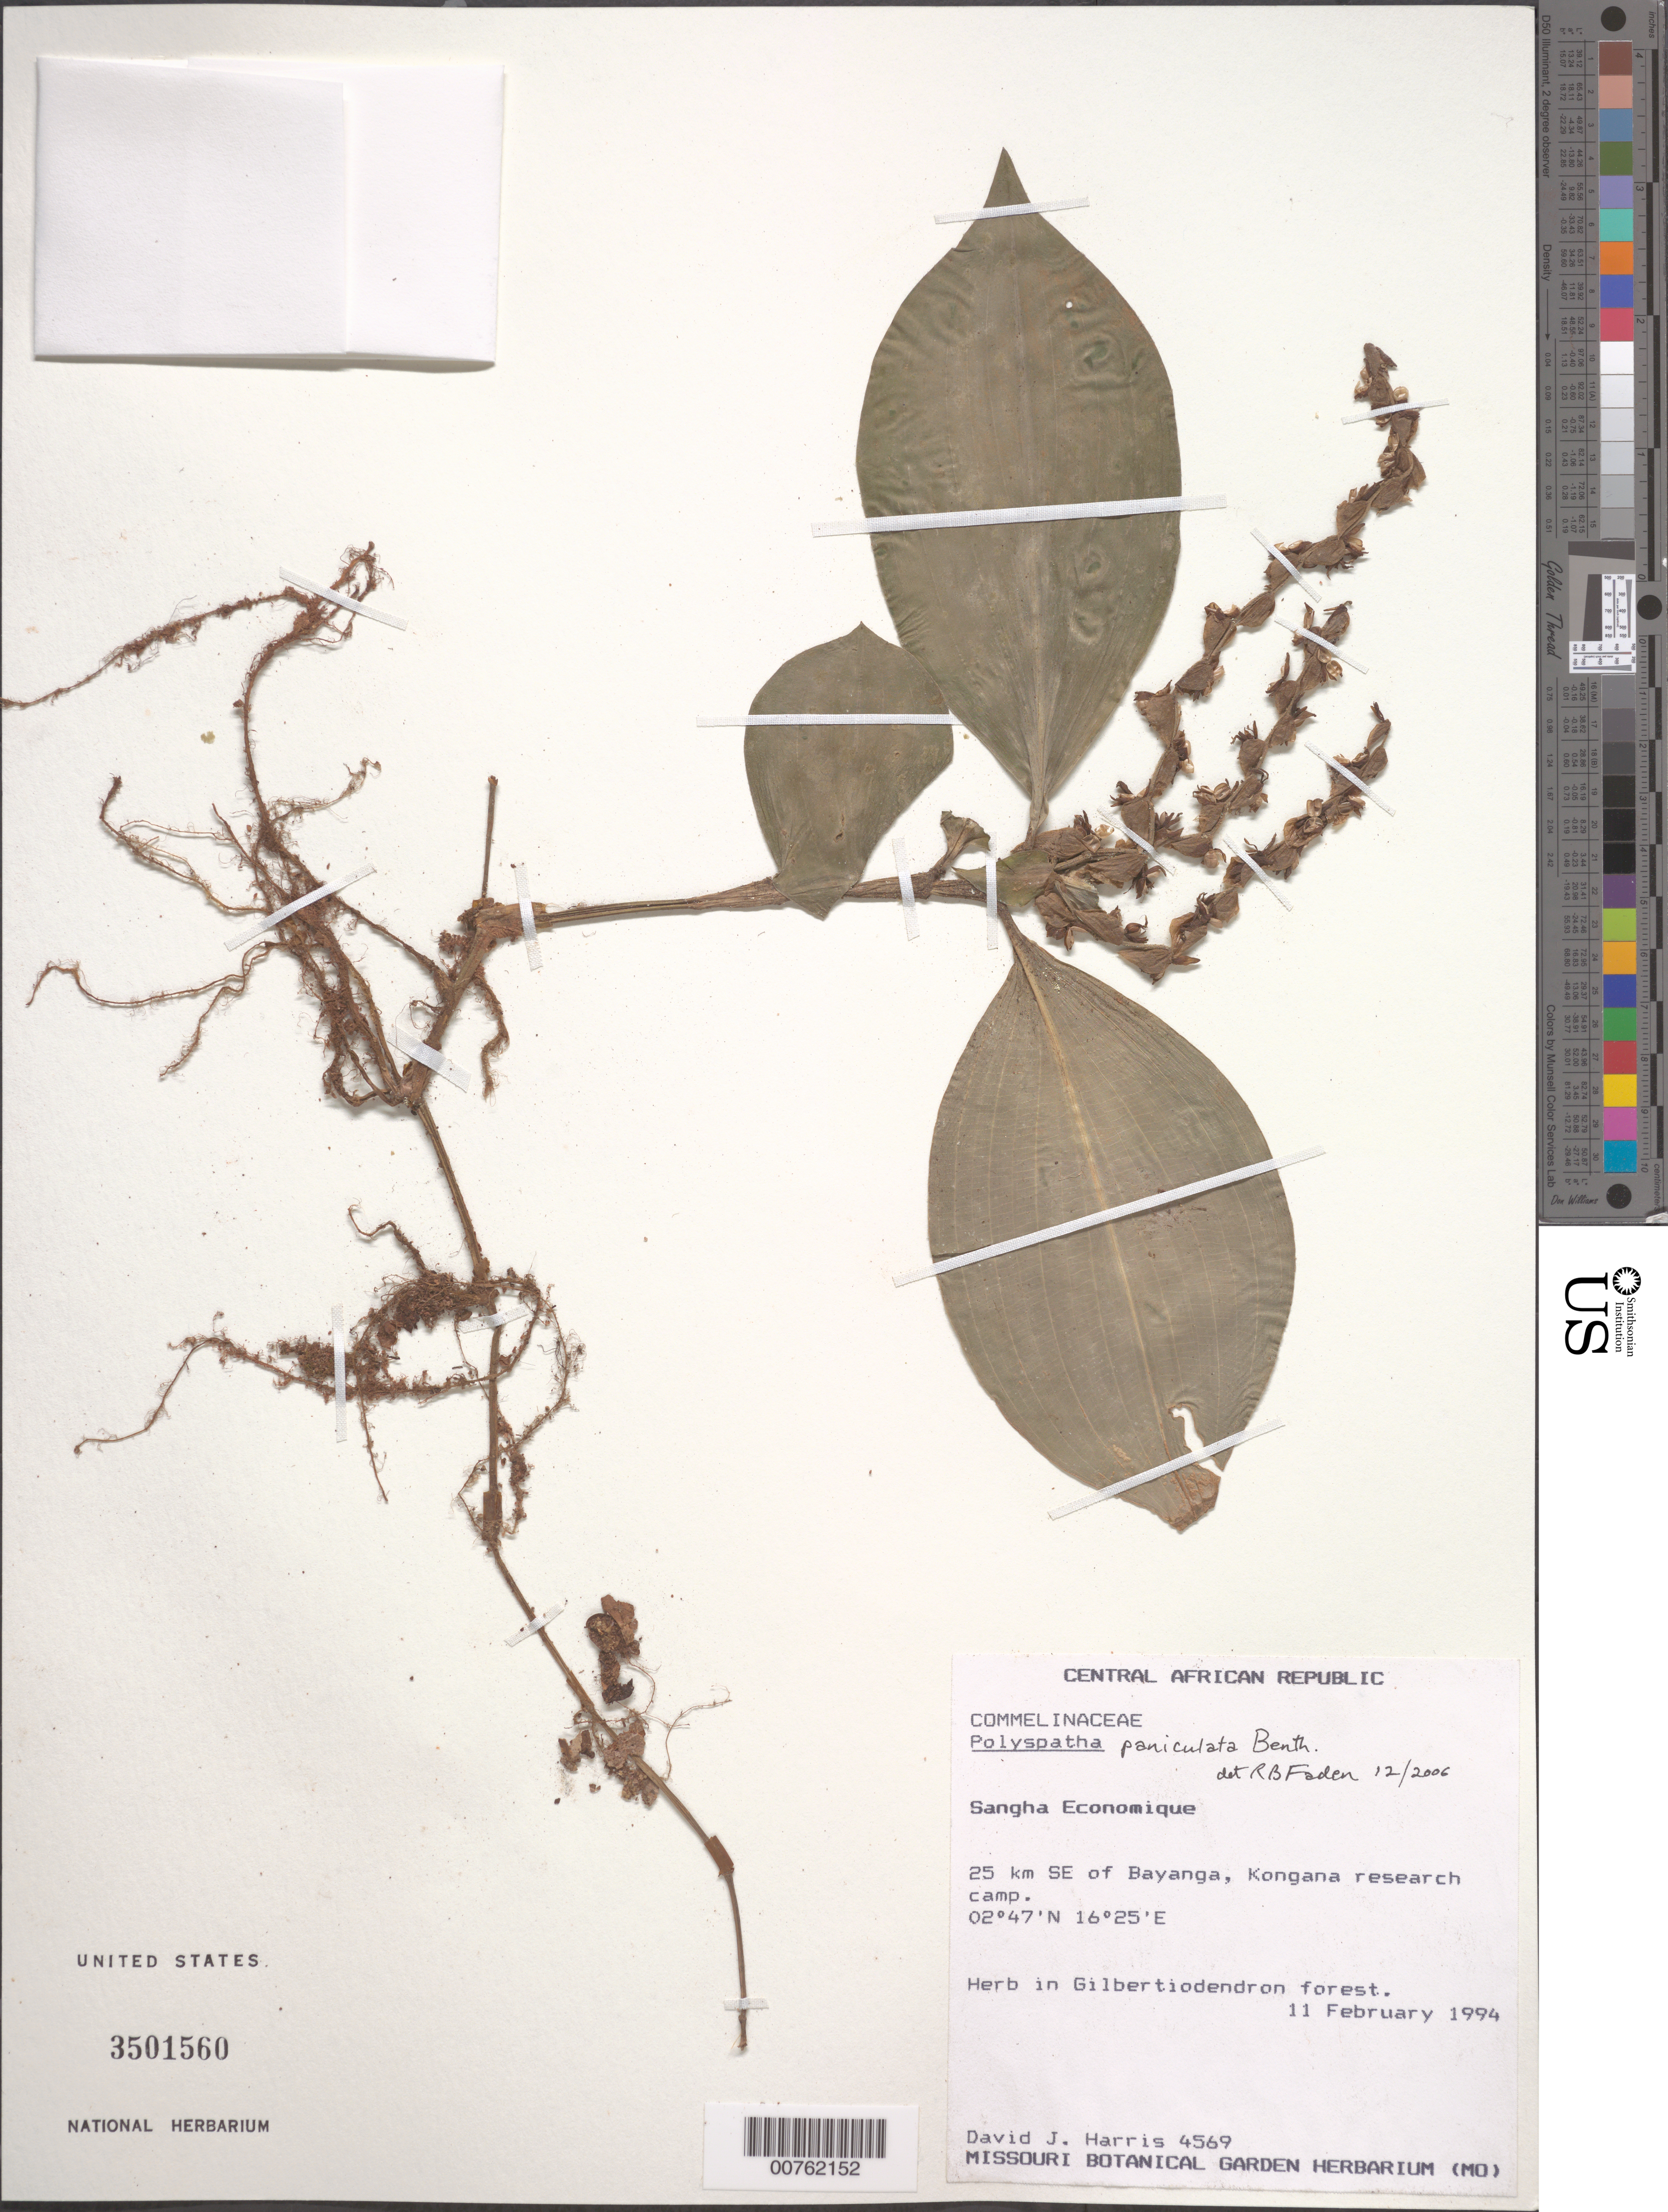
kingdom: Plantae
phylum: Tracheophyta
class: Liliopsida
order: Commelinales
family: Commelinaceae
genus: Polyspatha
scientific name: Polyspatha paniculata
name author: Benth.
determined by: Faden, Robert B., (US), Smithsonian Institution - National Museum of Natural History (UNITED STATES)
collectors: D. J. Harris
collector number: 4569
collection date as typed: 11 Feb 1994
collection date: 1994-02-11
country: Central African Republic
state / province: Sangha-Mbaere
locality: Kongana research camp, 25 km SE of Bayanga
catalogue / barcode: US 3501560